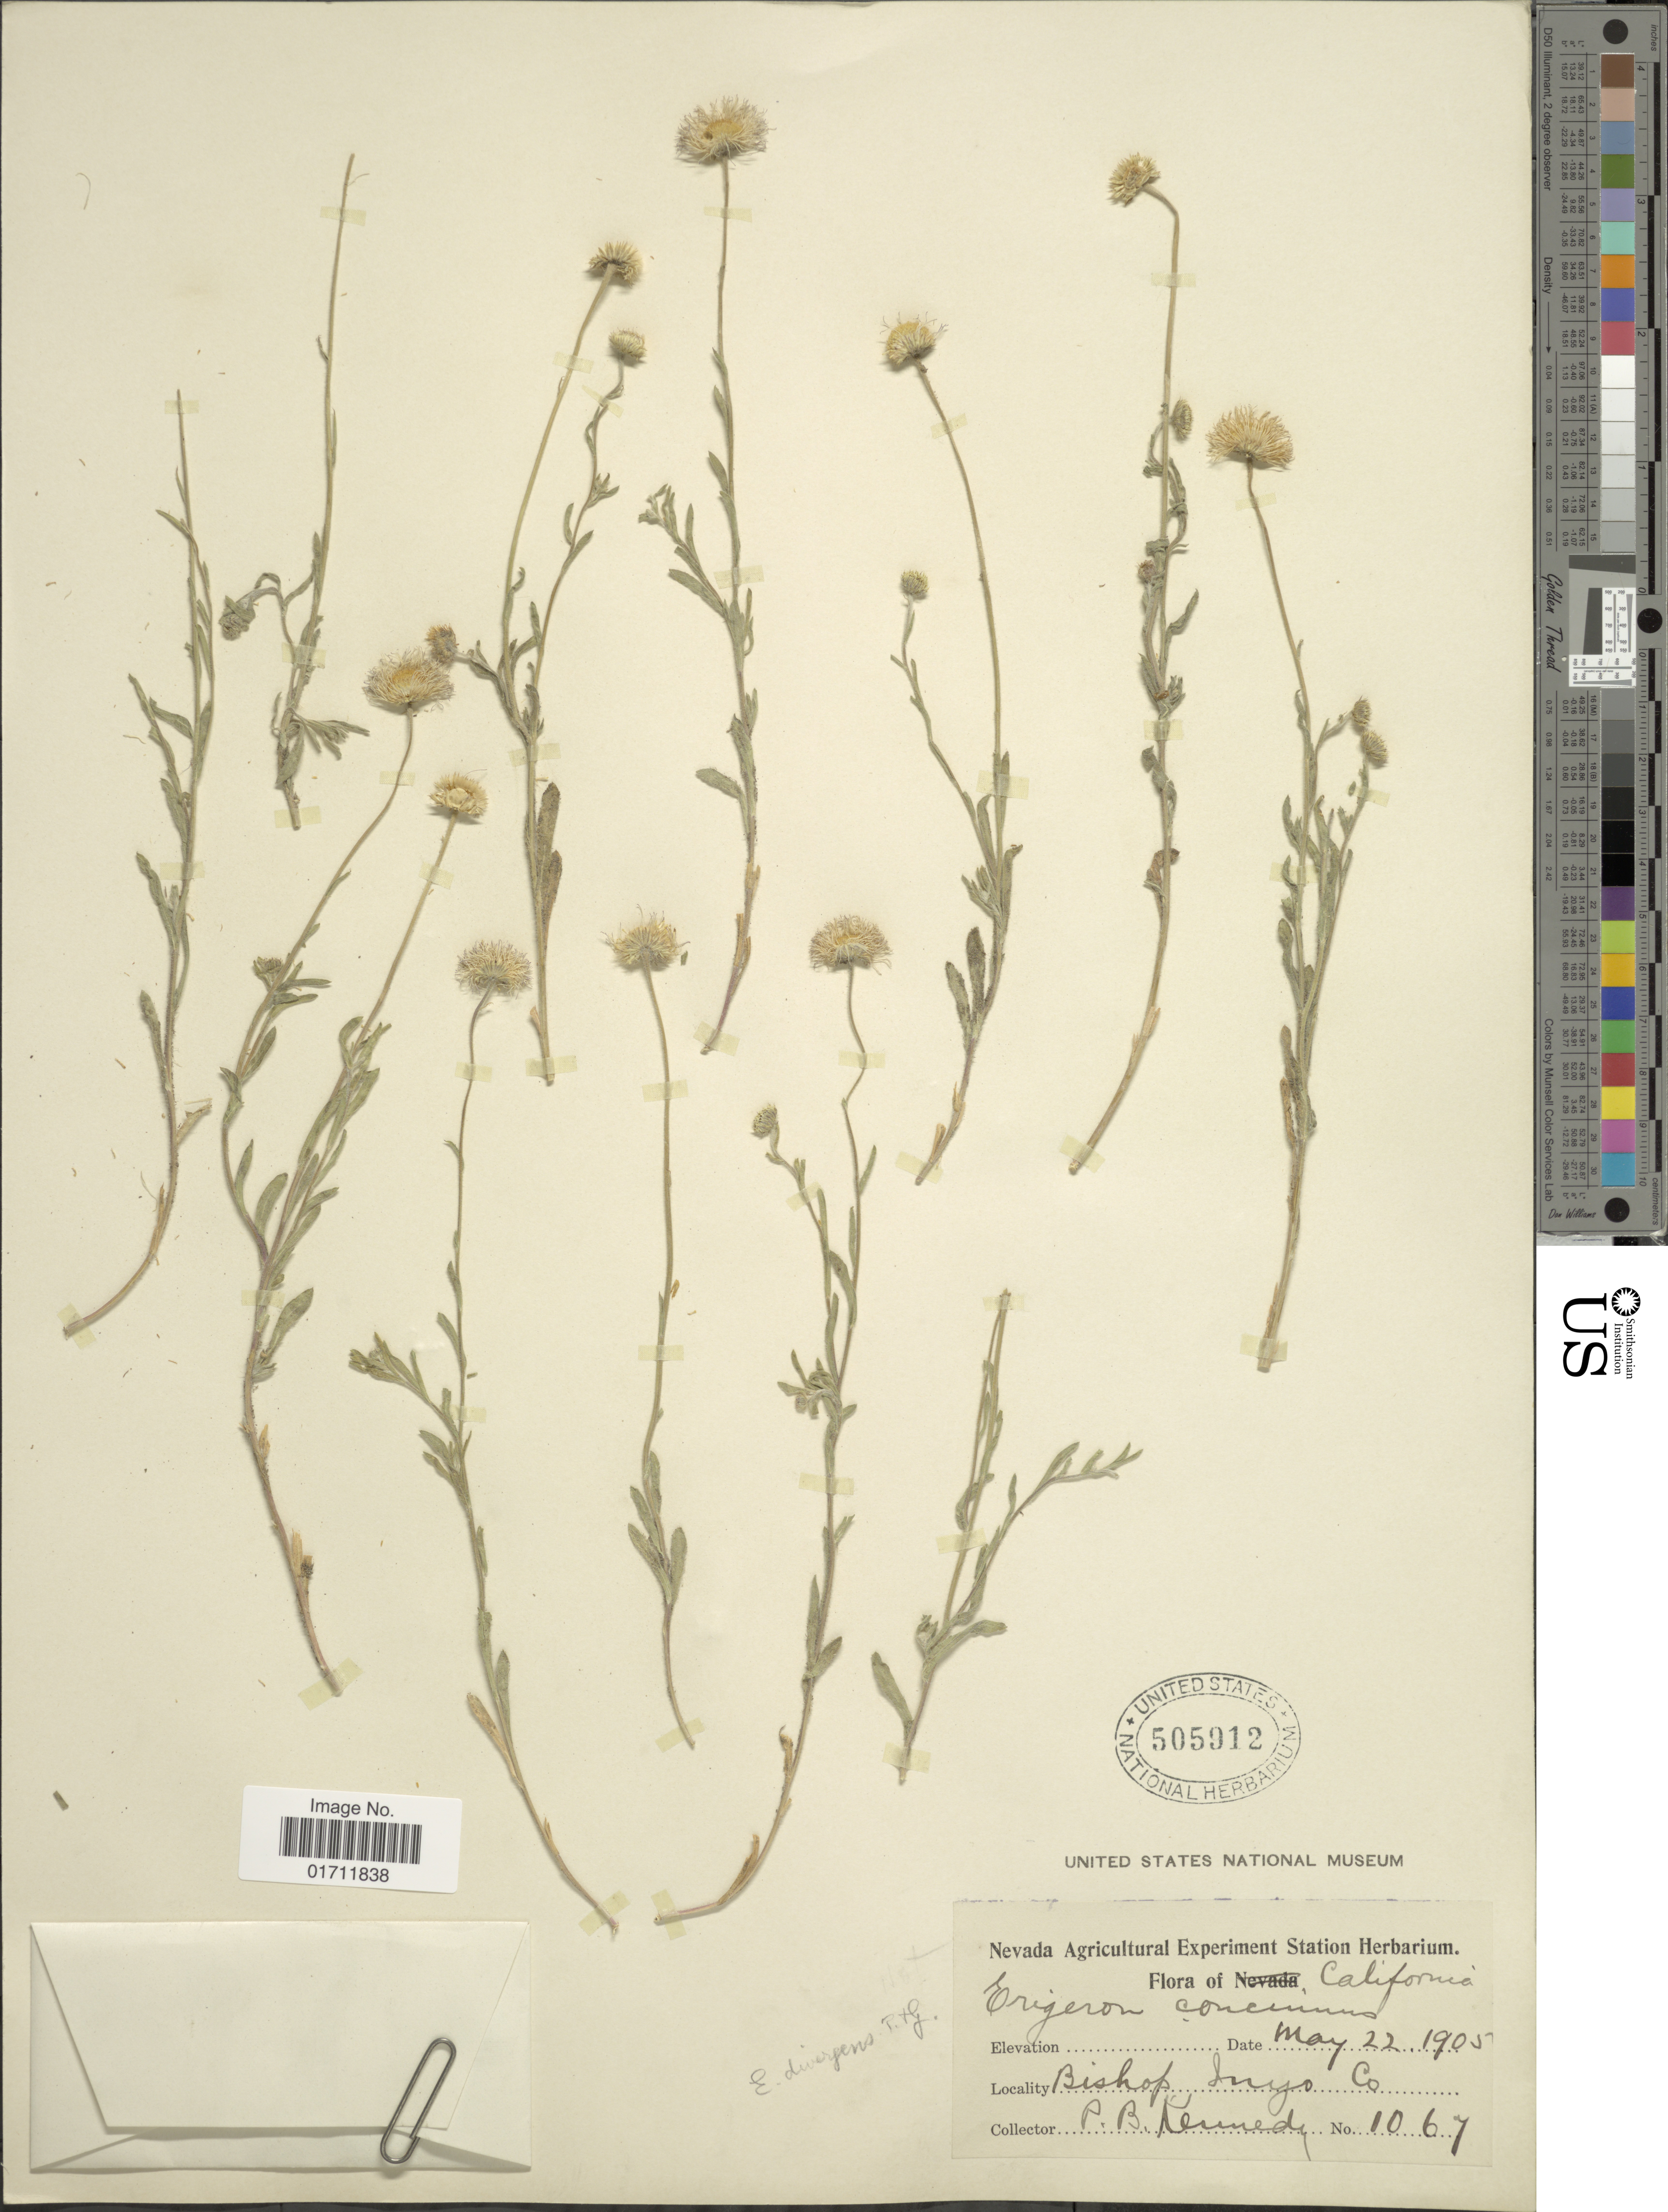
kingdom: Plantae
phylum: Tracheophyta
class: Magnoliopsida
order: Asterales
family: Asteraceae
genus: Erigeron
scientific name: Erigeron divergens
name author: Torr. & A. Gray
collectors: P. B. Kennedy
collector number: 1067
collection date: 1905-05-22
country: United States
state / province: California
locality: Bishop, Inyo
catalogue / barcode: US 505912